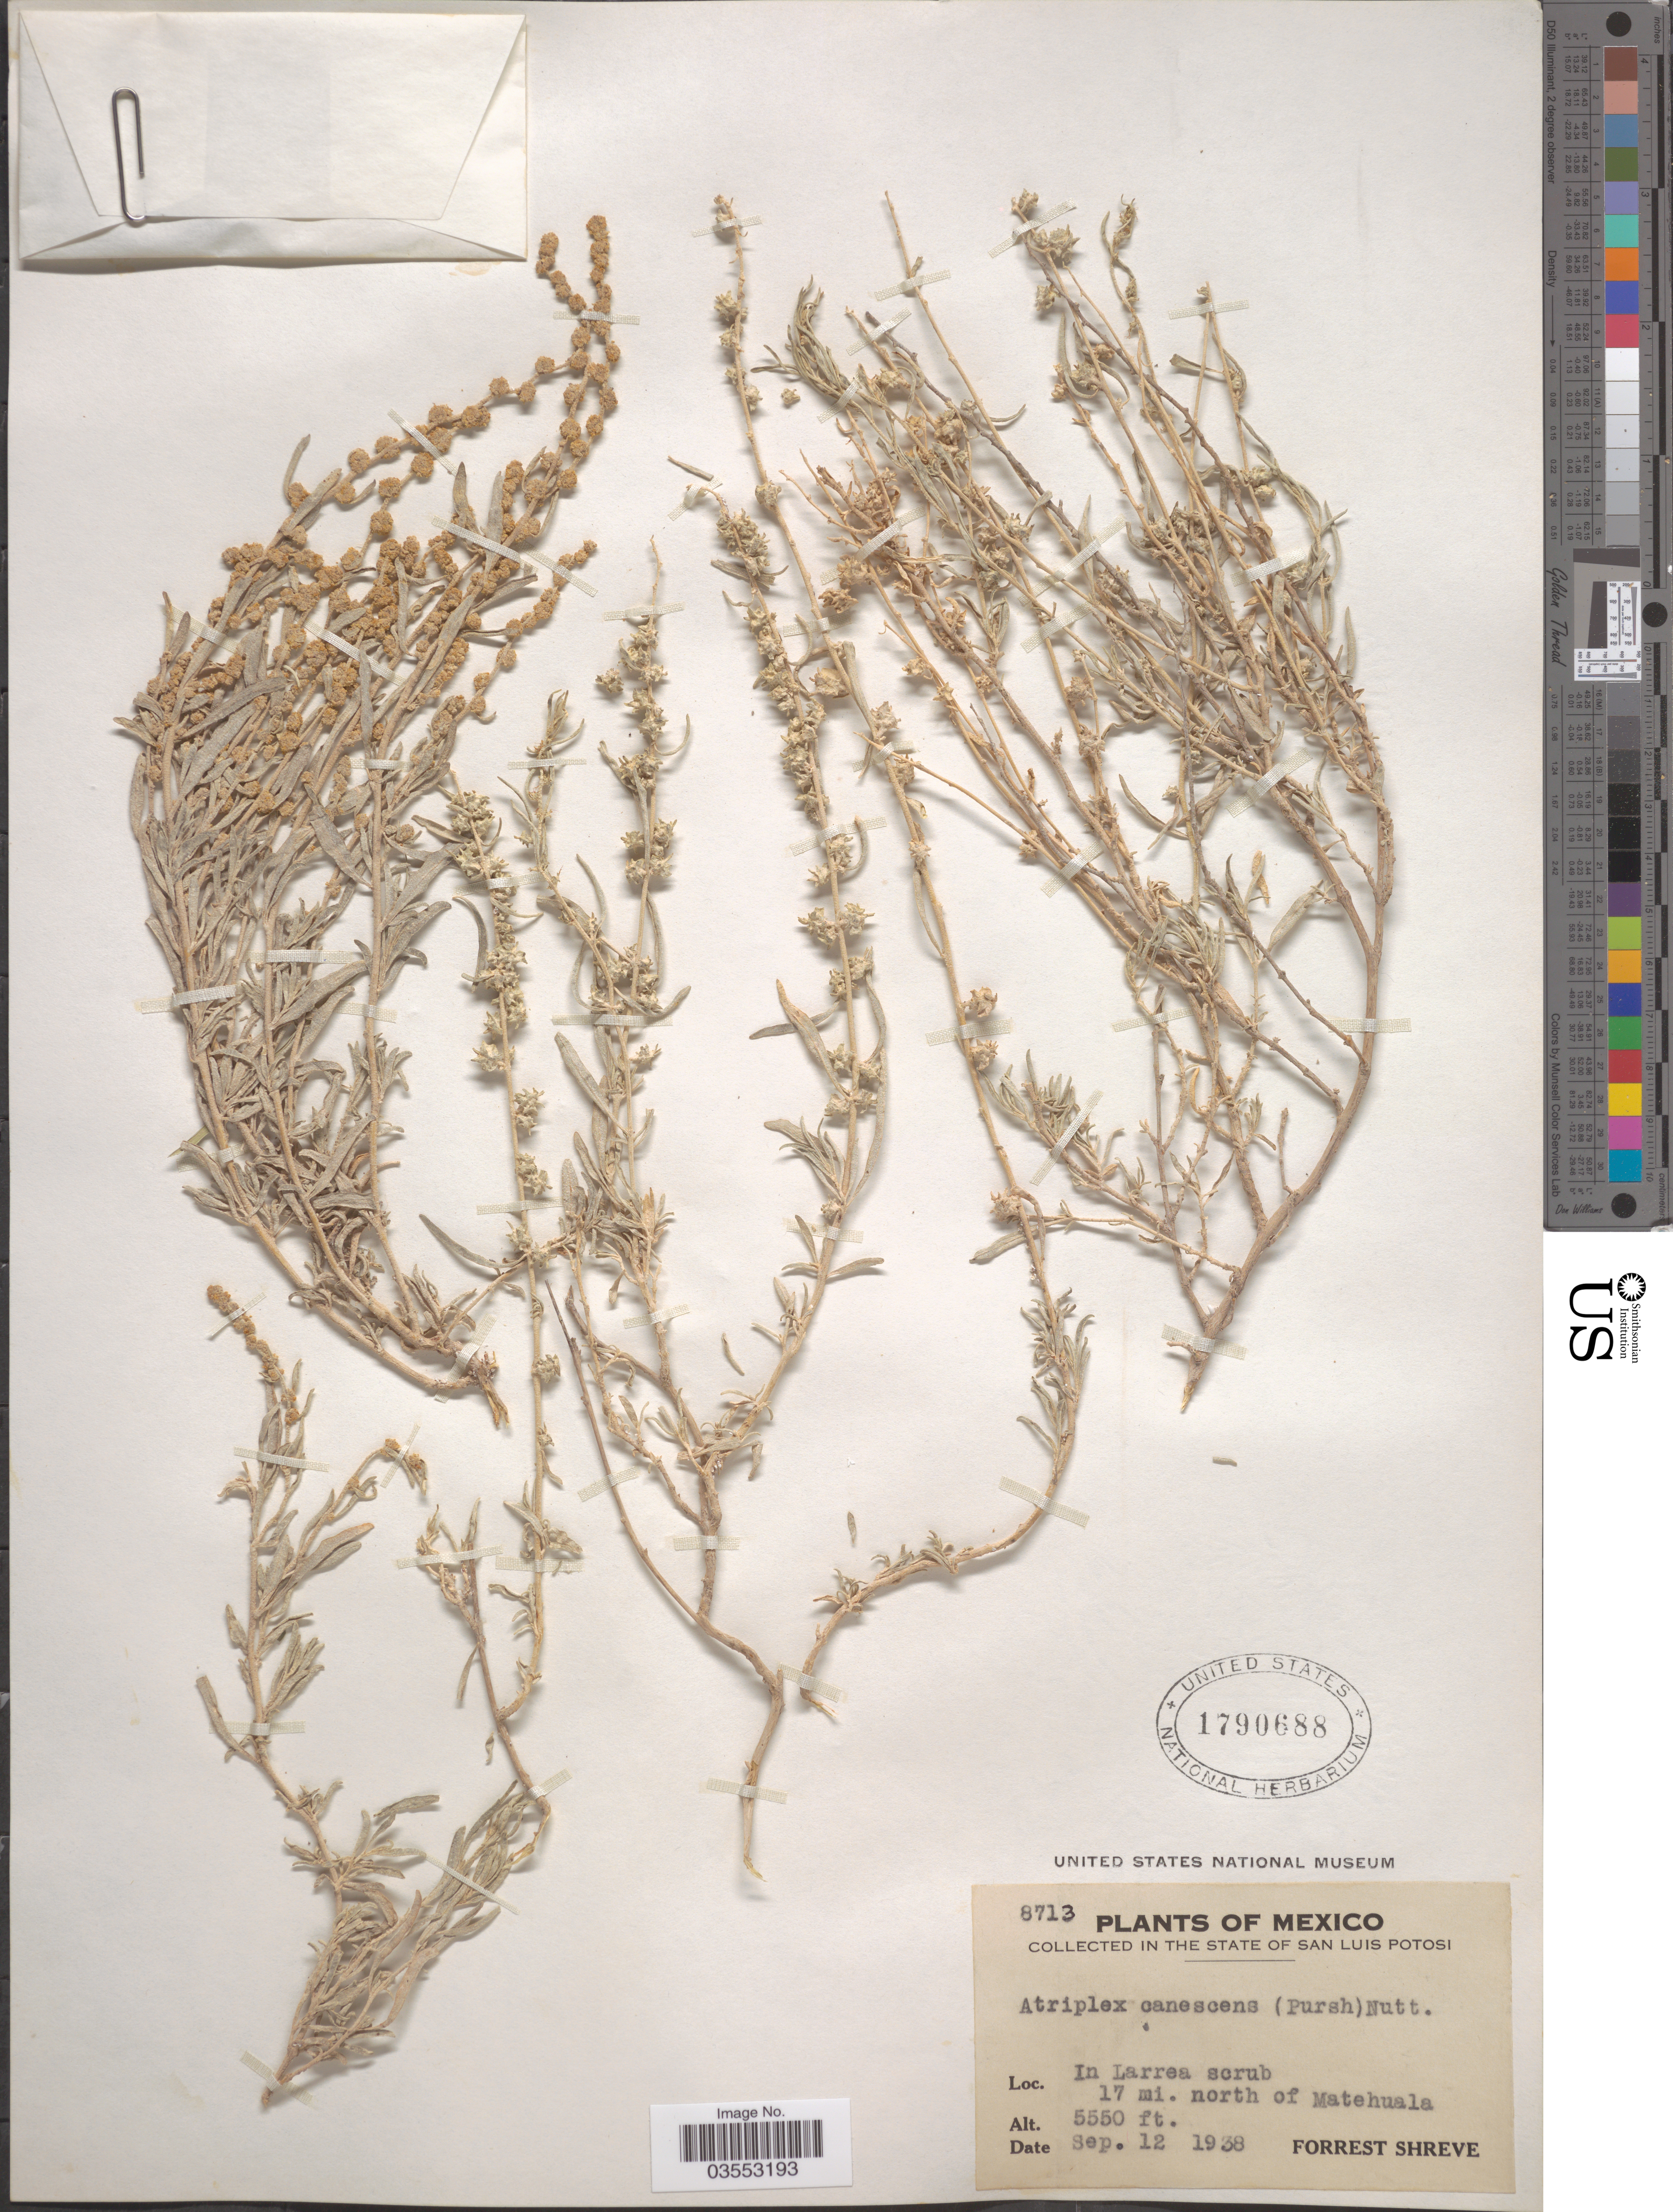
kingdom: Plantae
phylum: Tracheophyta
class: Magnoliopsida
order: Caryophyllales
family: Amaranthaceae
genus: Atriplex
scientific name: Atriplex canescens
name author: (Pursh) Nutt.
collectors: F. Shreve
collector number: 8713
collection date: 1938-09-12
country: Mexico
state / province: San Luis Potosí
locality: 17 mi. north of Matehuala.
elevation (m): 1692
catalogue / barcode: US 1790688